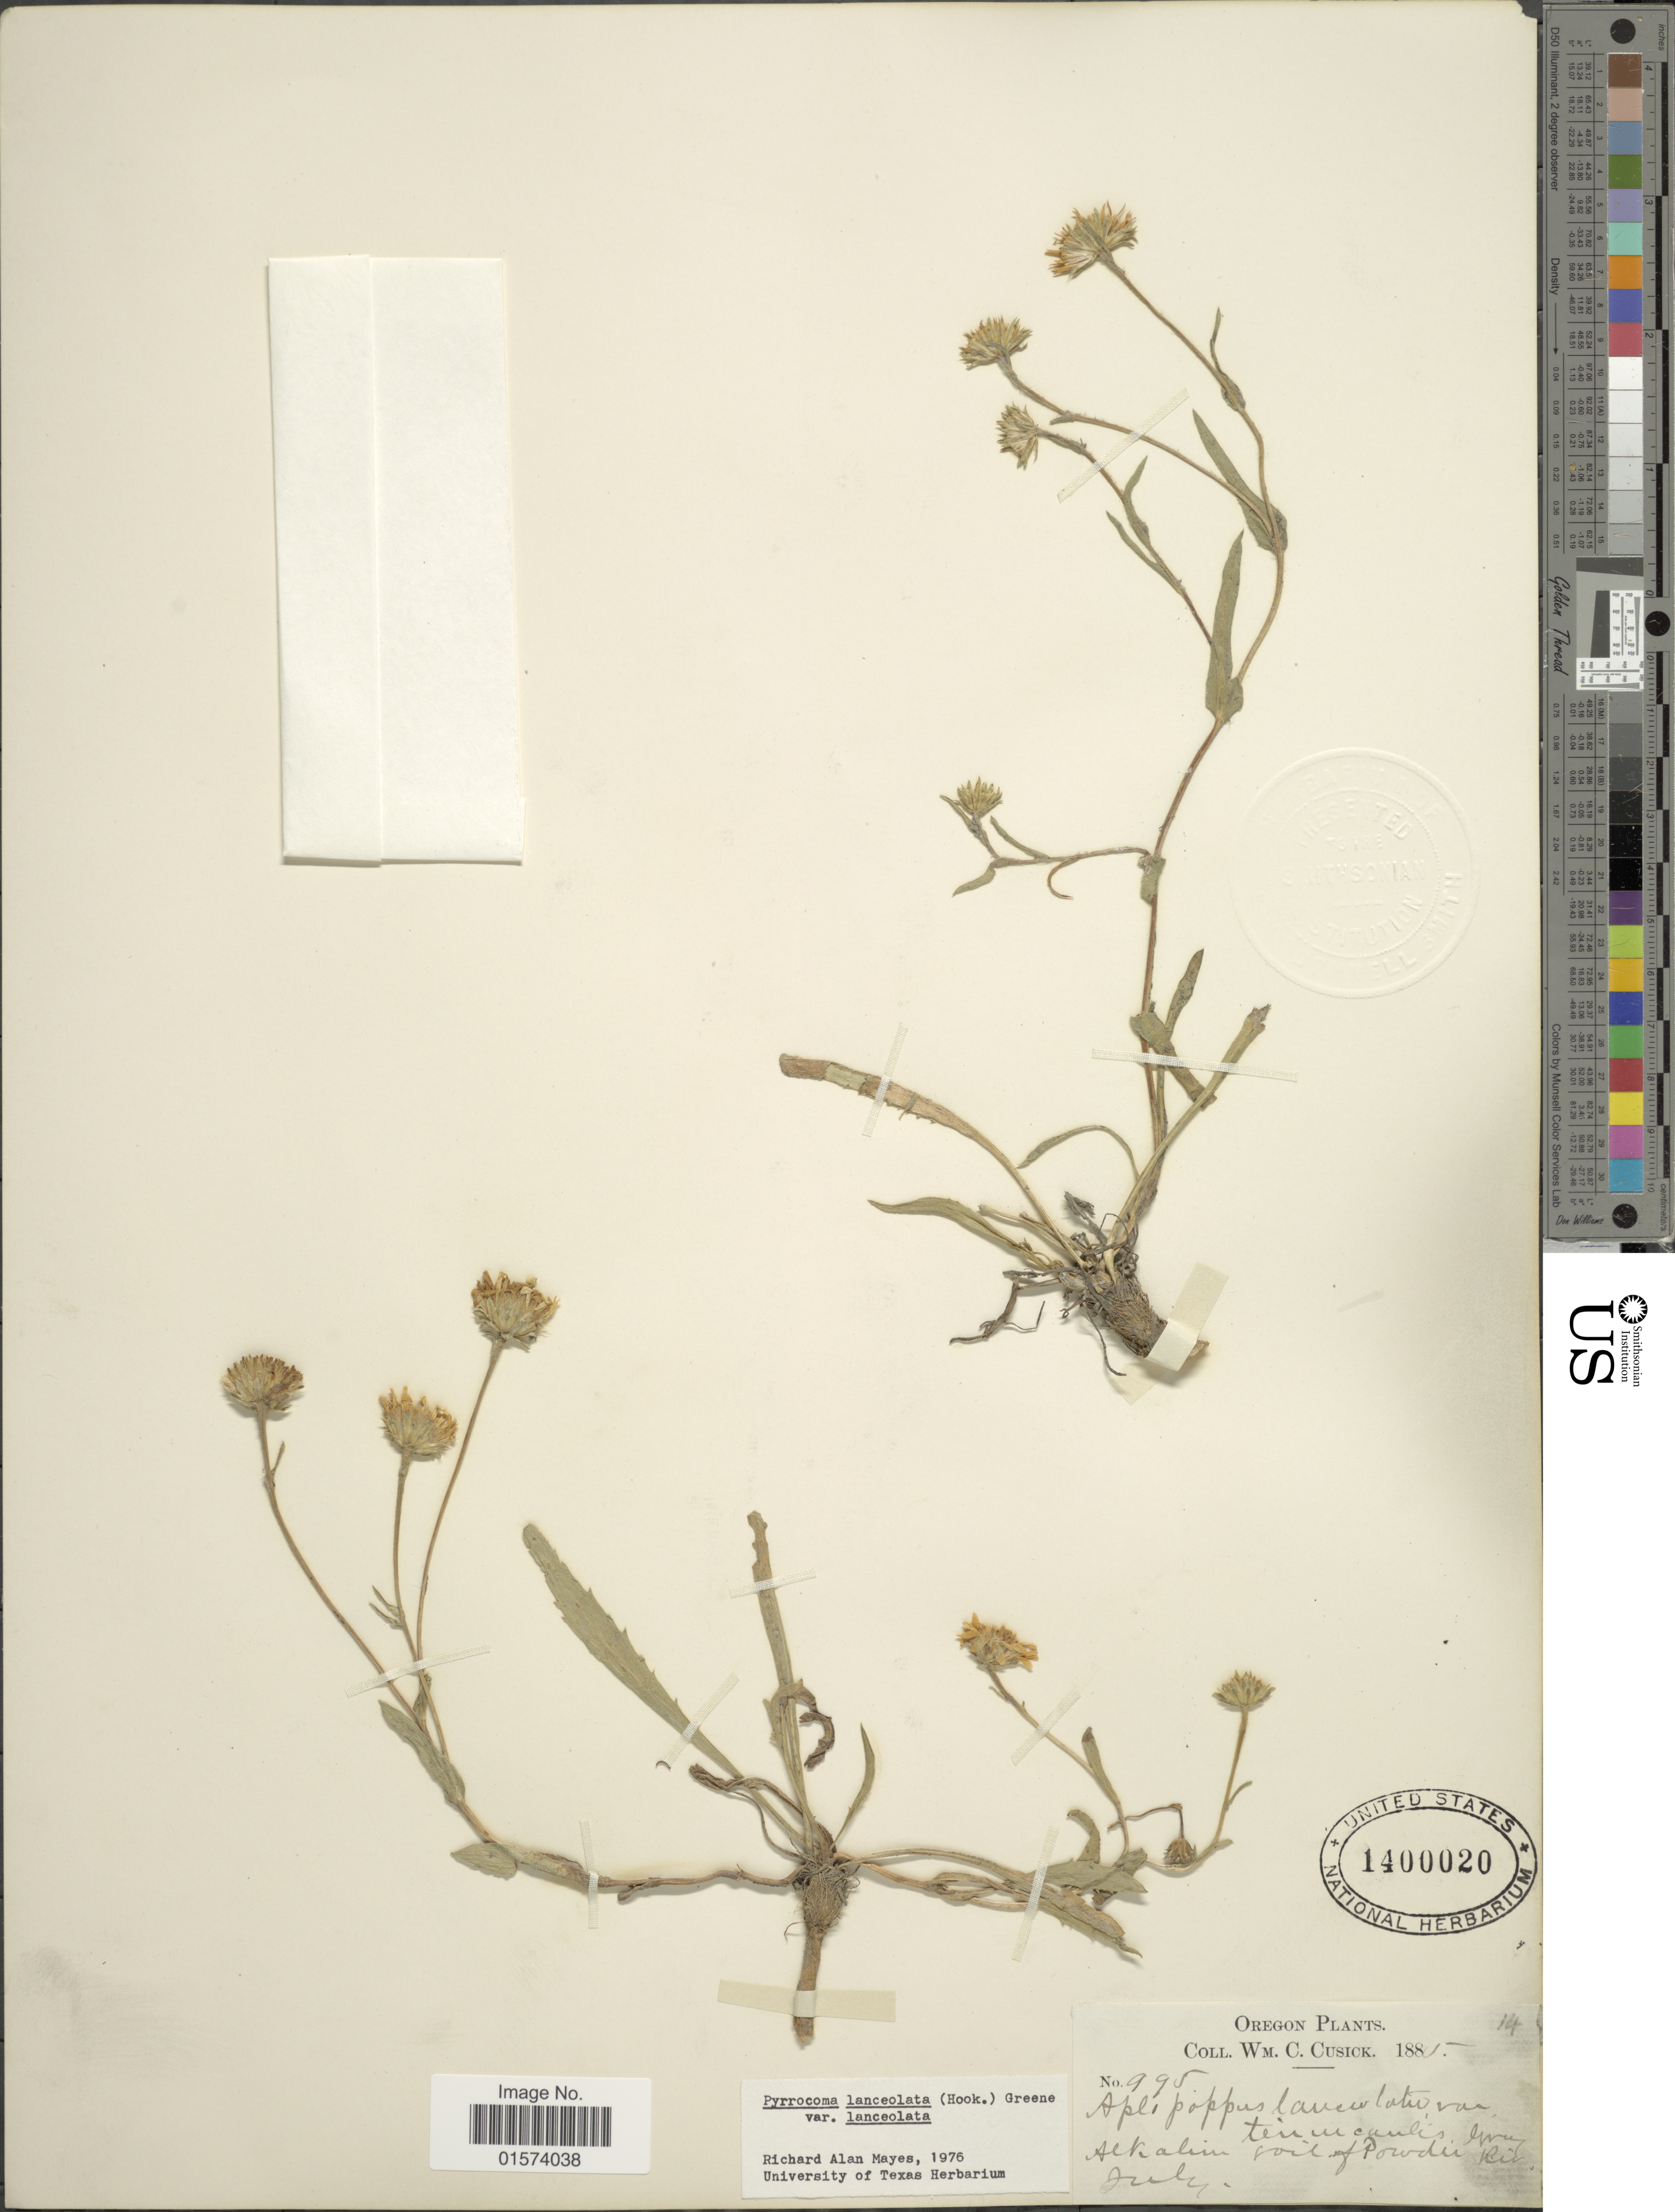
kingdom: Plantae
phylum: Tracheophyta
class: Magnoliopsida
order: Asterales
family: Asteraceae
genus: Pyrrocoma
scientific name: Pyrrocoma lanceolata var. lanceolata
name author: (Hook.) Greene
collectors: W. C. Cusick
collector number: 995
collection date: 1885-06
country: United States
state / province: Oregon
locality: Alkaline soil of Powder Riv.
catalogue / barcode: US 1400020